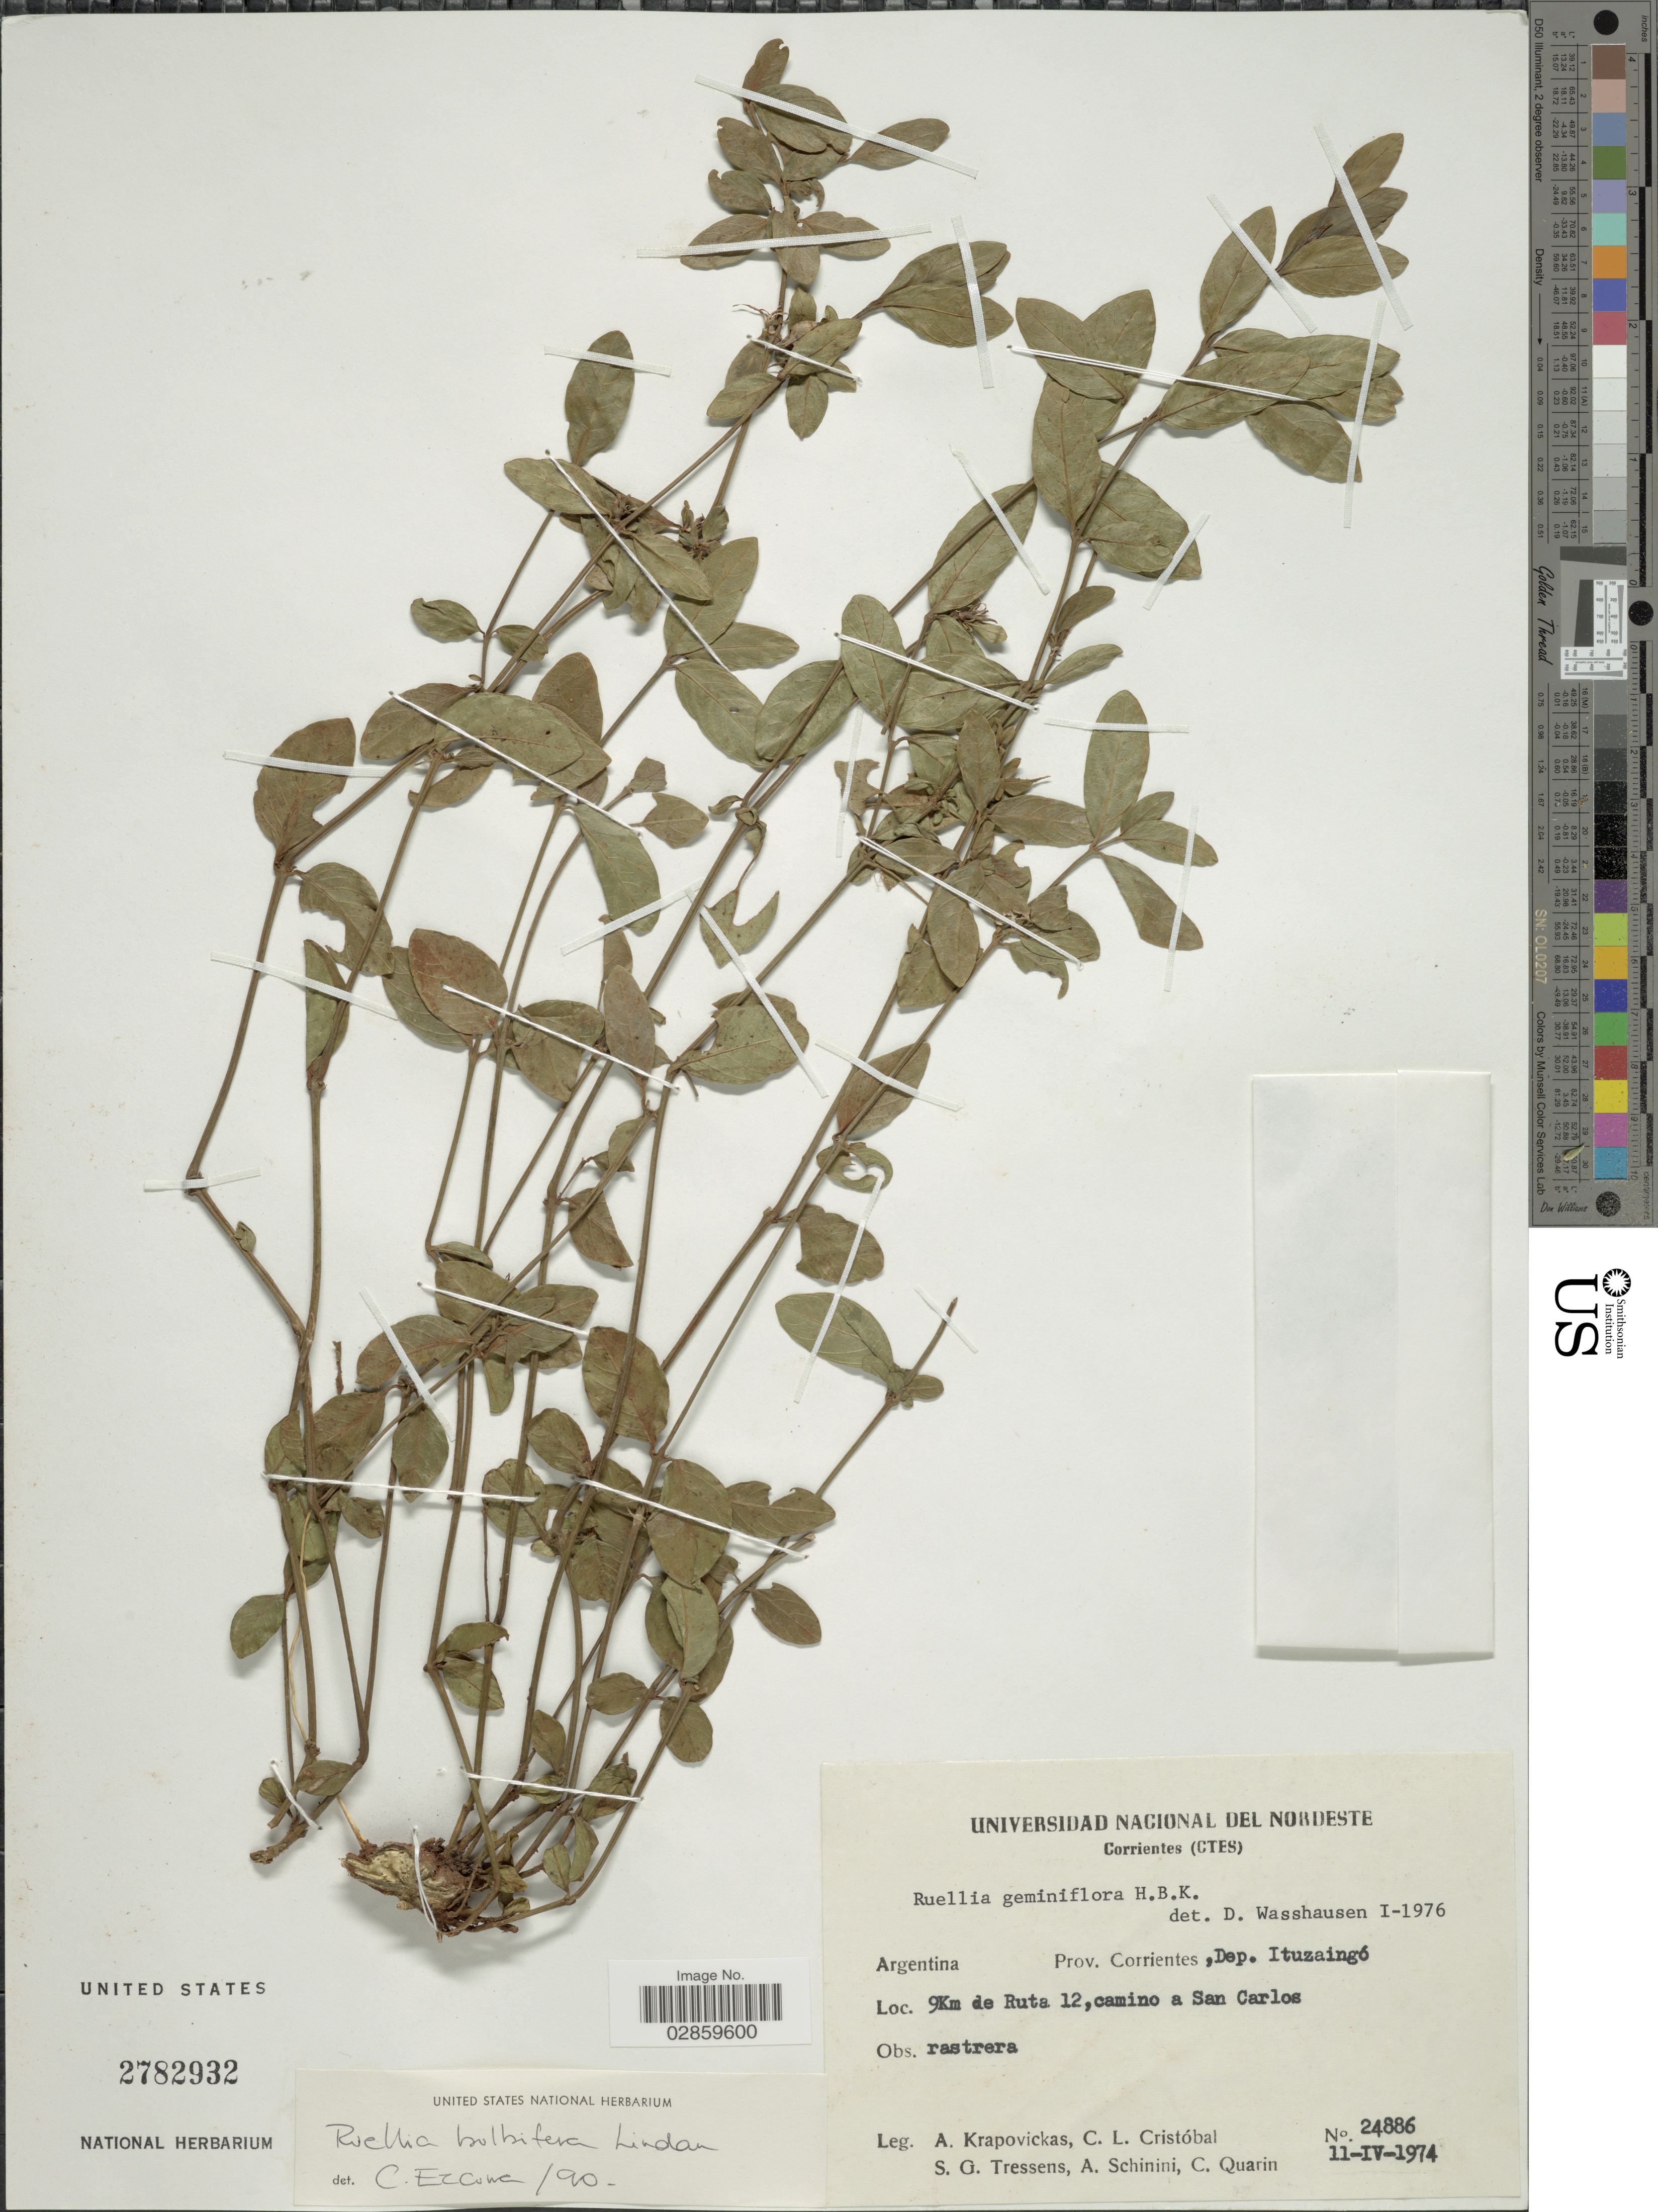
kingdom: Plantae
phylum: Tracheophyta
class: Magnoliopsida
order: Lamiales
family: Acanthaceae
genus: Ruellia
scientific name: Ruellia bulbifera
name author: Lindau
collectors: A. Krapovickas, C. L. Cristóbal, S. Tressens, A. Schinini & C. Quarin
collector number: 24886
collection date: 1974-04-11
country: Argentina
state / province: Corrientes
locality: Dep. Ituzaingó. 9Km de Ruta 12, camino a San Carlos.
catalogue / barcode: US 2782932